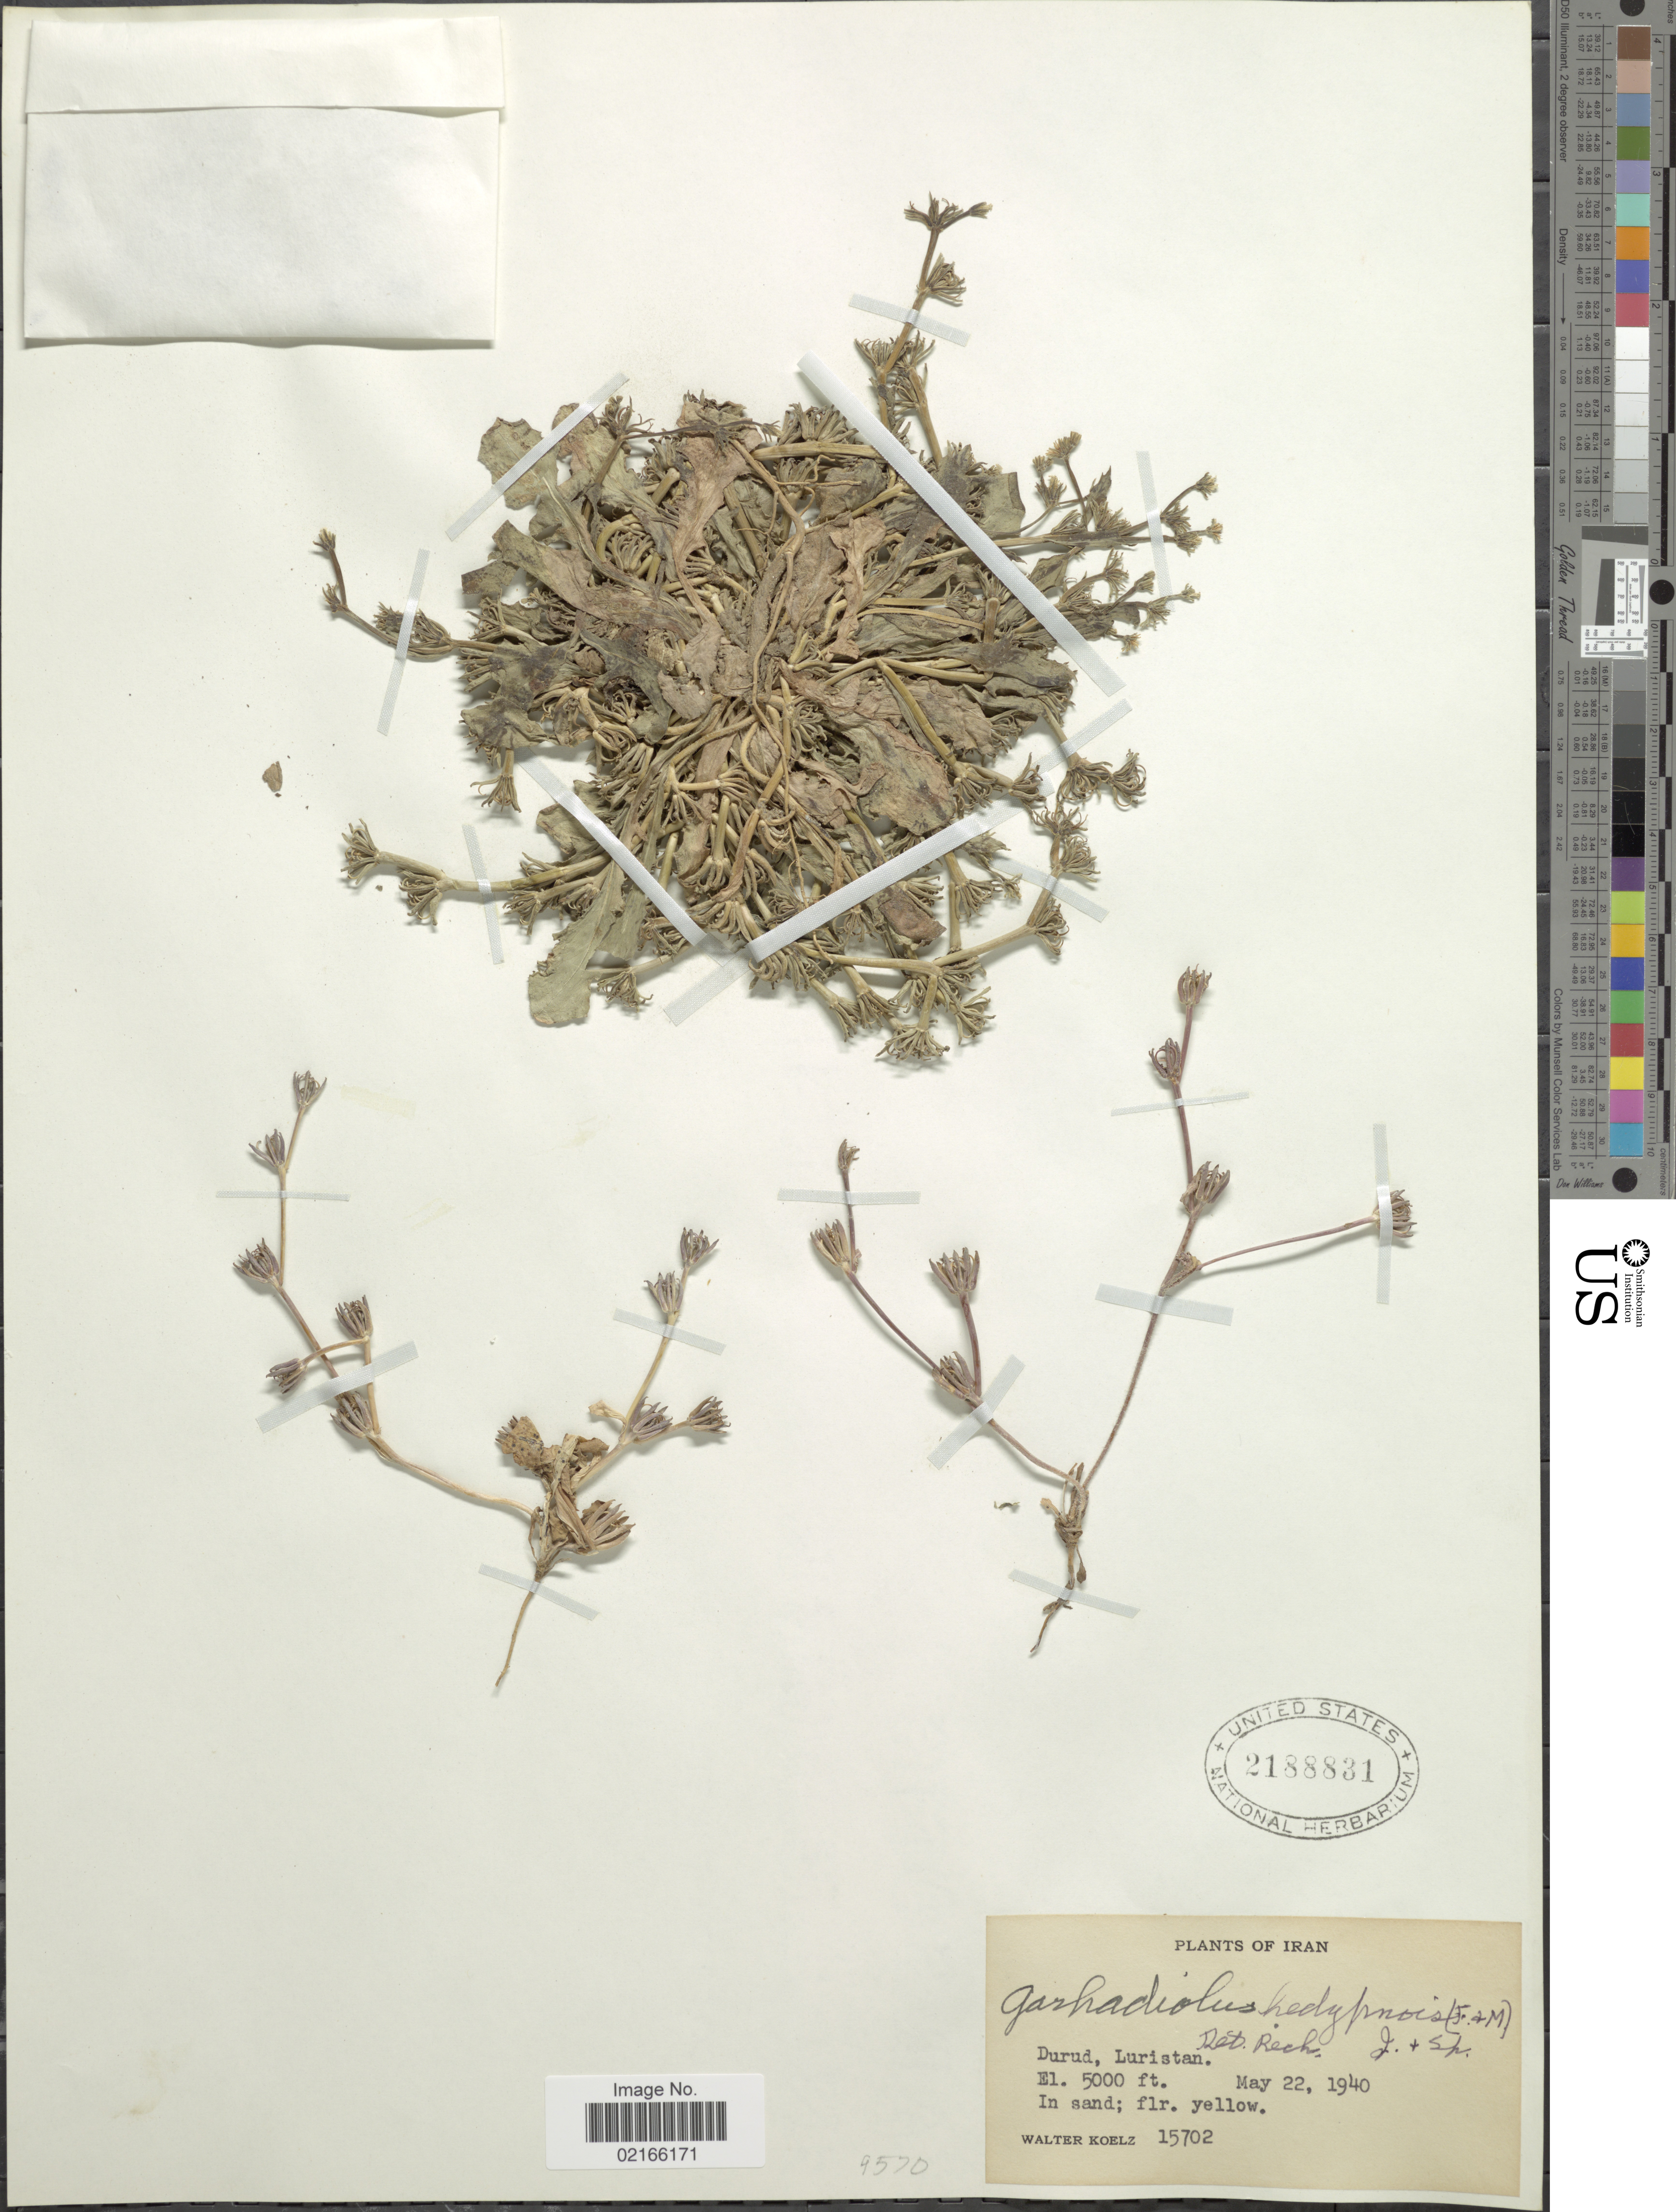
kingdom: Plantae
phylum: Tracheophyta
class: Magnoliopsida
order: Asterales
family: Asteraceae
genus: Garhadiolus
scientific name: Garhadiolus hedypnois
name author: Jaub. & Spach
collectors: W. N. Koelz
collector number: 15702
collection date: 1940-05-22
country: Iran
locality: Durud, Luristan, in sand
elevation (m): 1524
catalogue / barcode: US 2188831